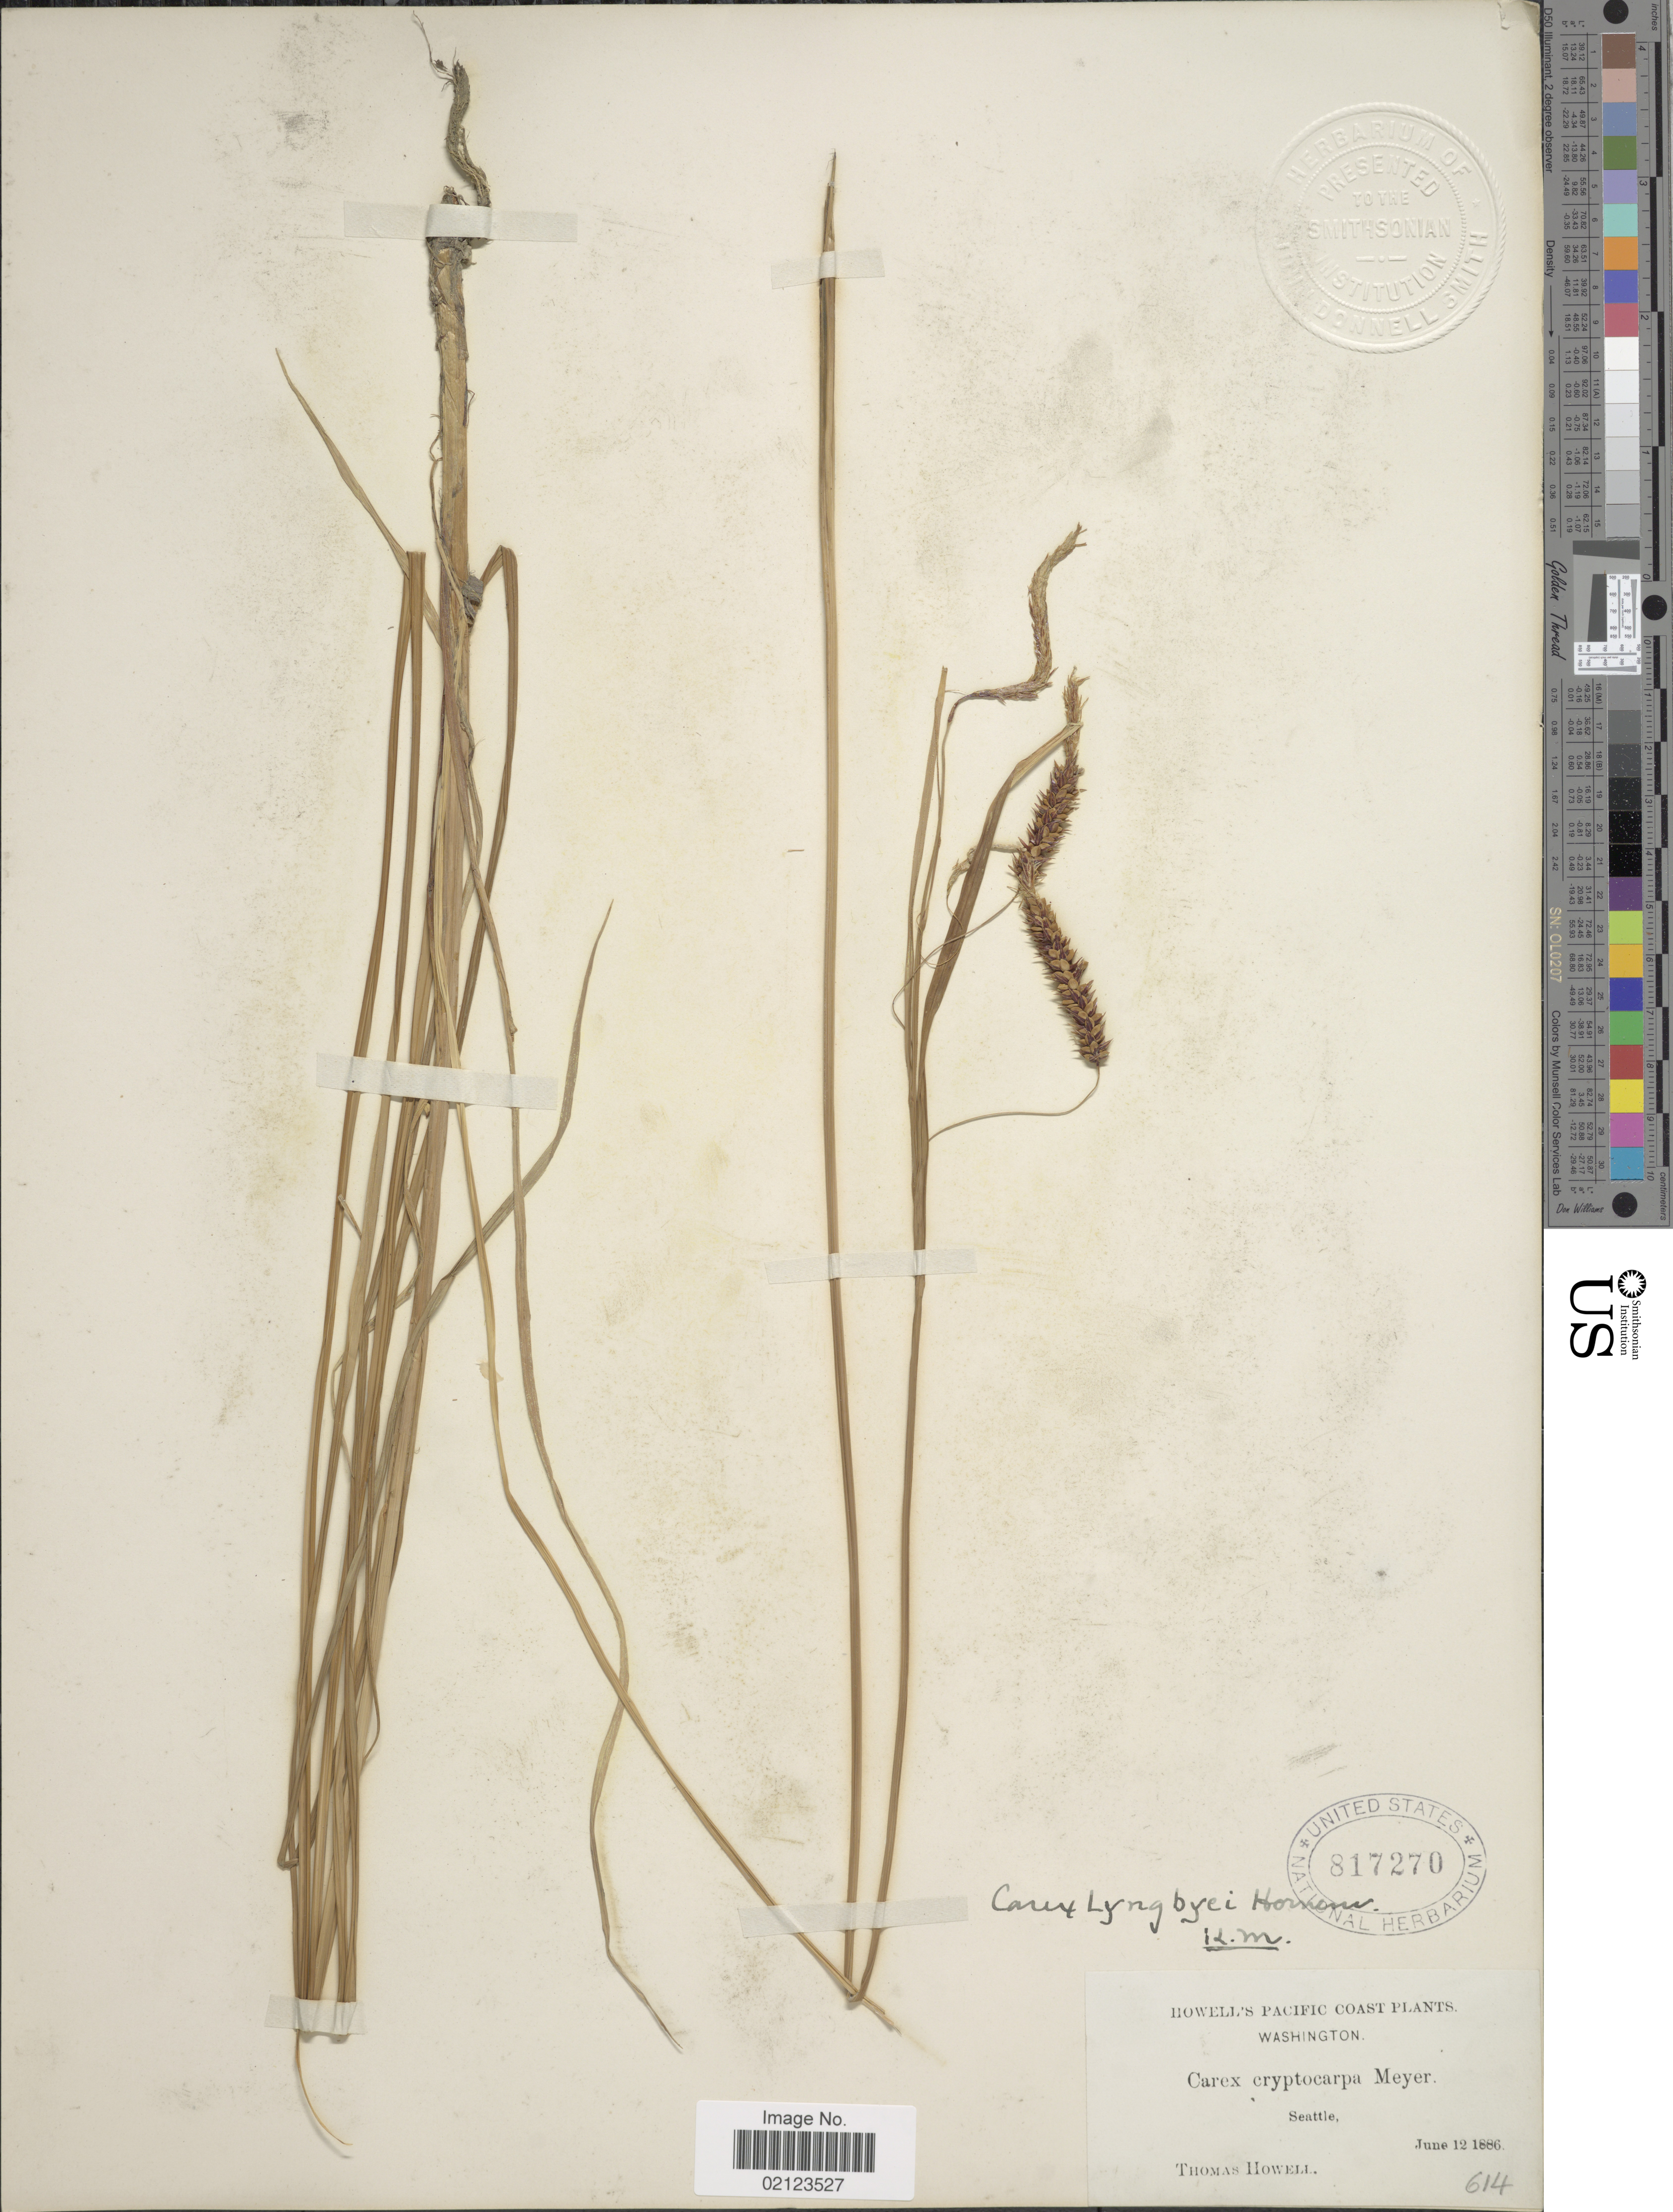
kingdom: Plantae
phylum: Tracheophyta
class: Liliopsida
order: Poales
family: Cyperaceae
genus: Carex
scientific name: Carex lyngbyei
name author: Hornem.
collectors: T. Howell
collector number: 614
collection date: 1886-06-12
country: United States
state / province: Washington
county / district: King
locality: Howell's Pacific Coast. Seattle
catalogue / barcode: US 817270